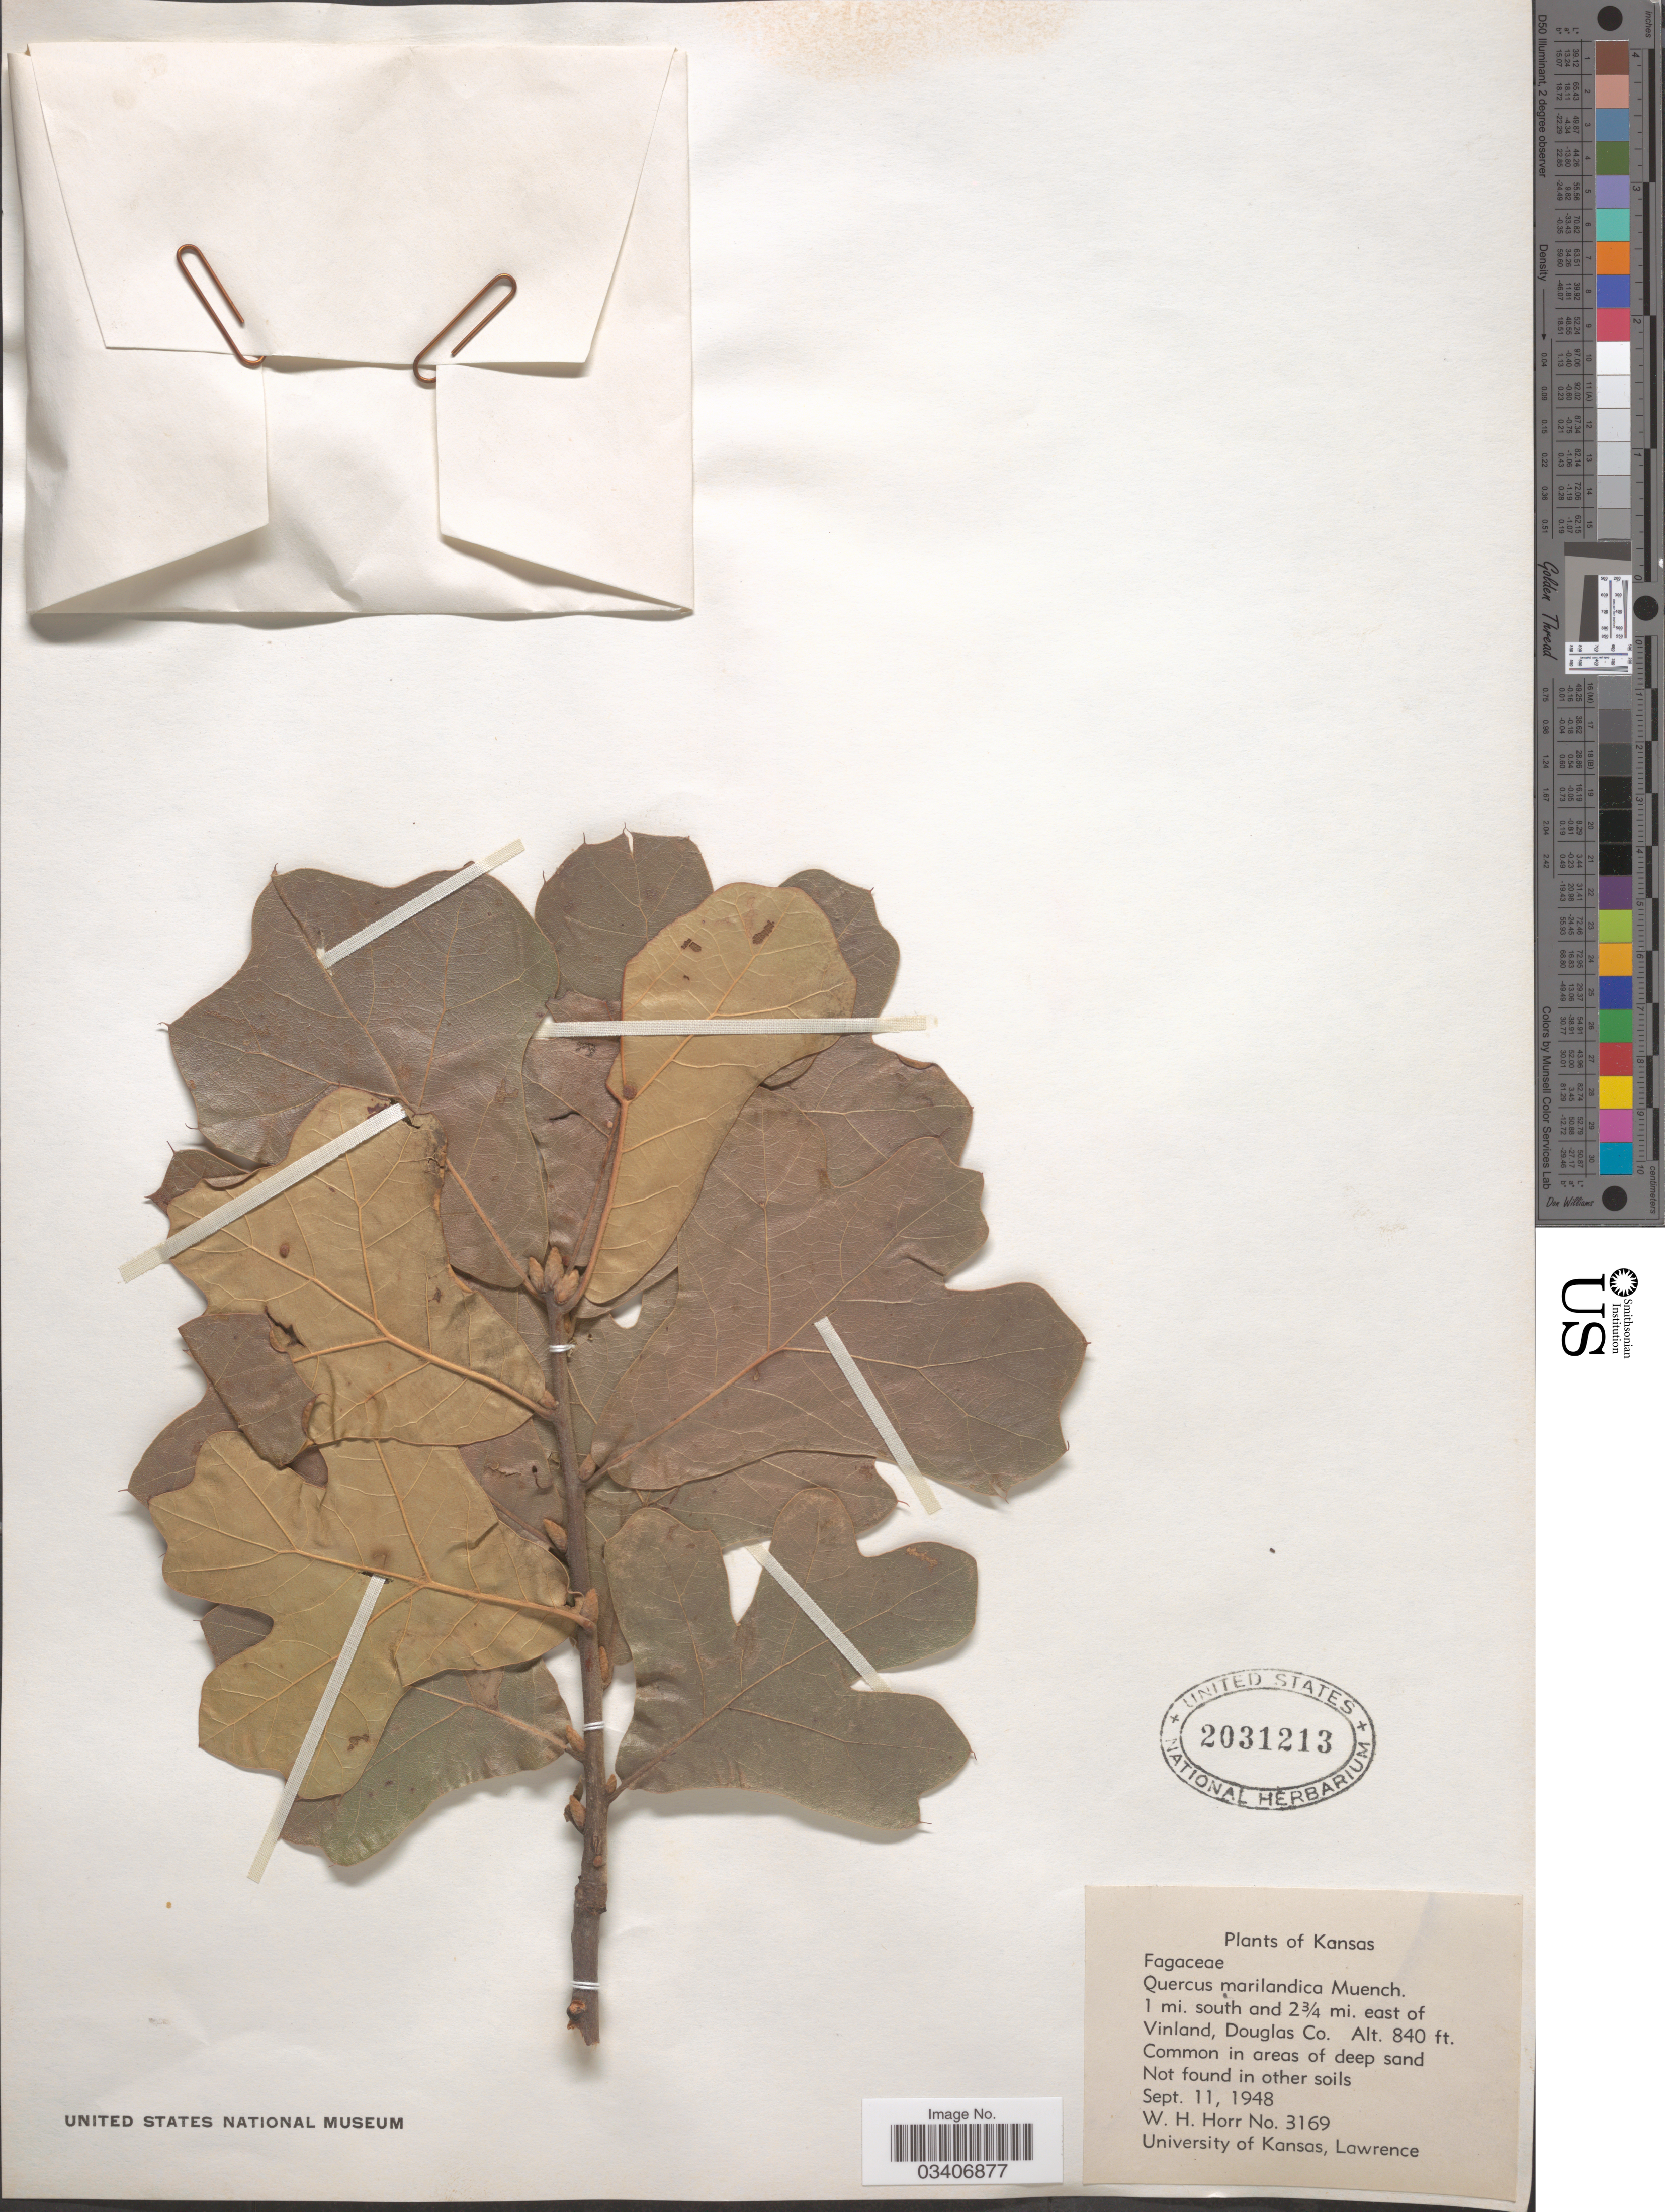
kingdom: Plantae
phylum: Tracheophyta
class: Magnoliopsida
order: Fagales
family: Fagaceae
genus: Quercus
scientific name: Quercus marilandica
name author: (L.) Münchh.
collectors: W. H. Horr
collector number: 3169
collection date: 1948-09-11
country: United States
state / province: Kansas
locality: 1 mi. south and 2¾ mi. east of Vinland, Douglas Co.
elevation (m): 256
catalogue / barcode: US 2031213